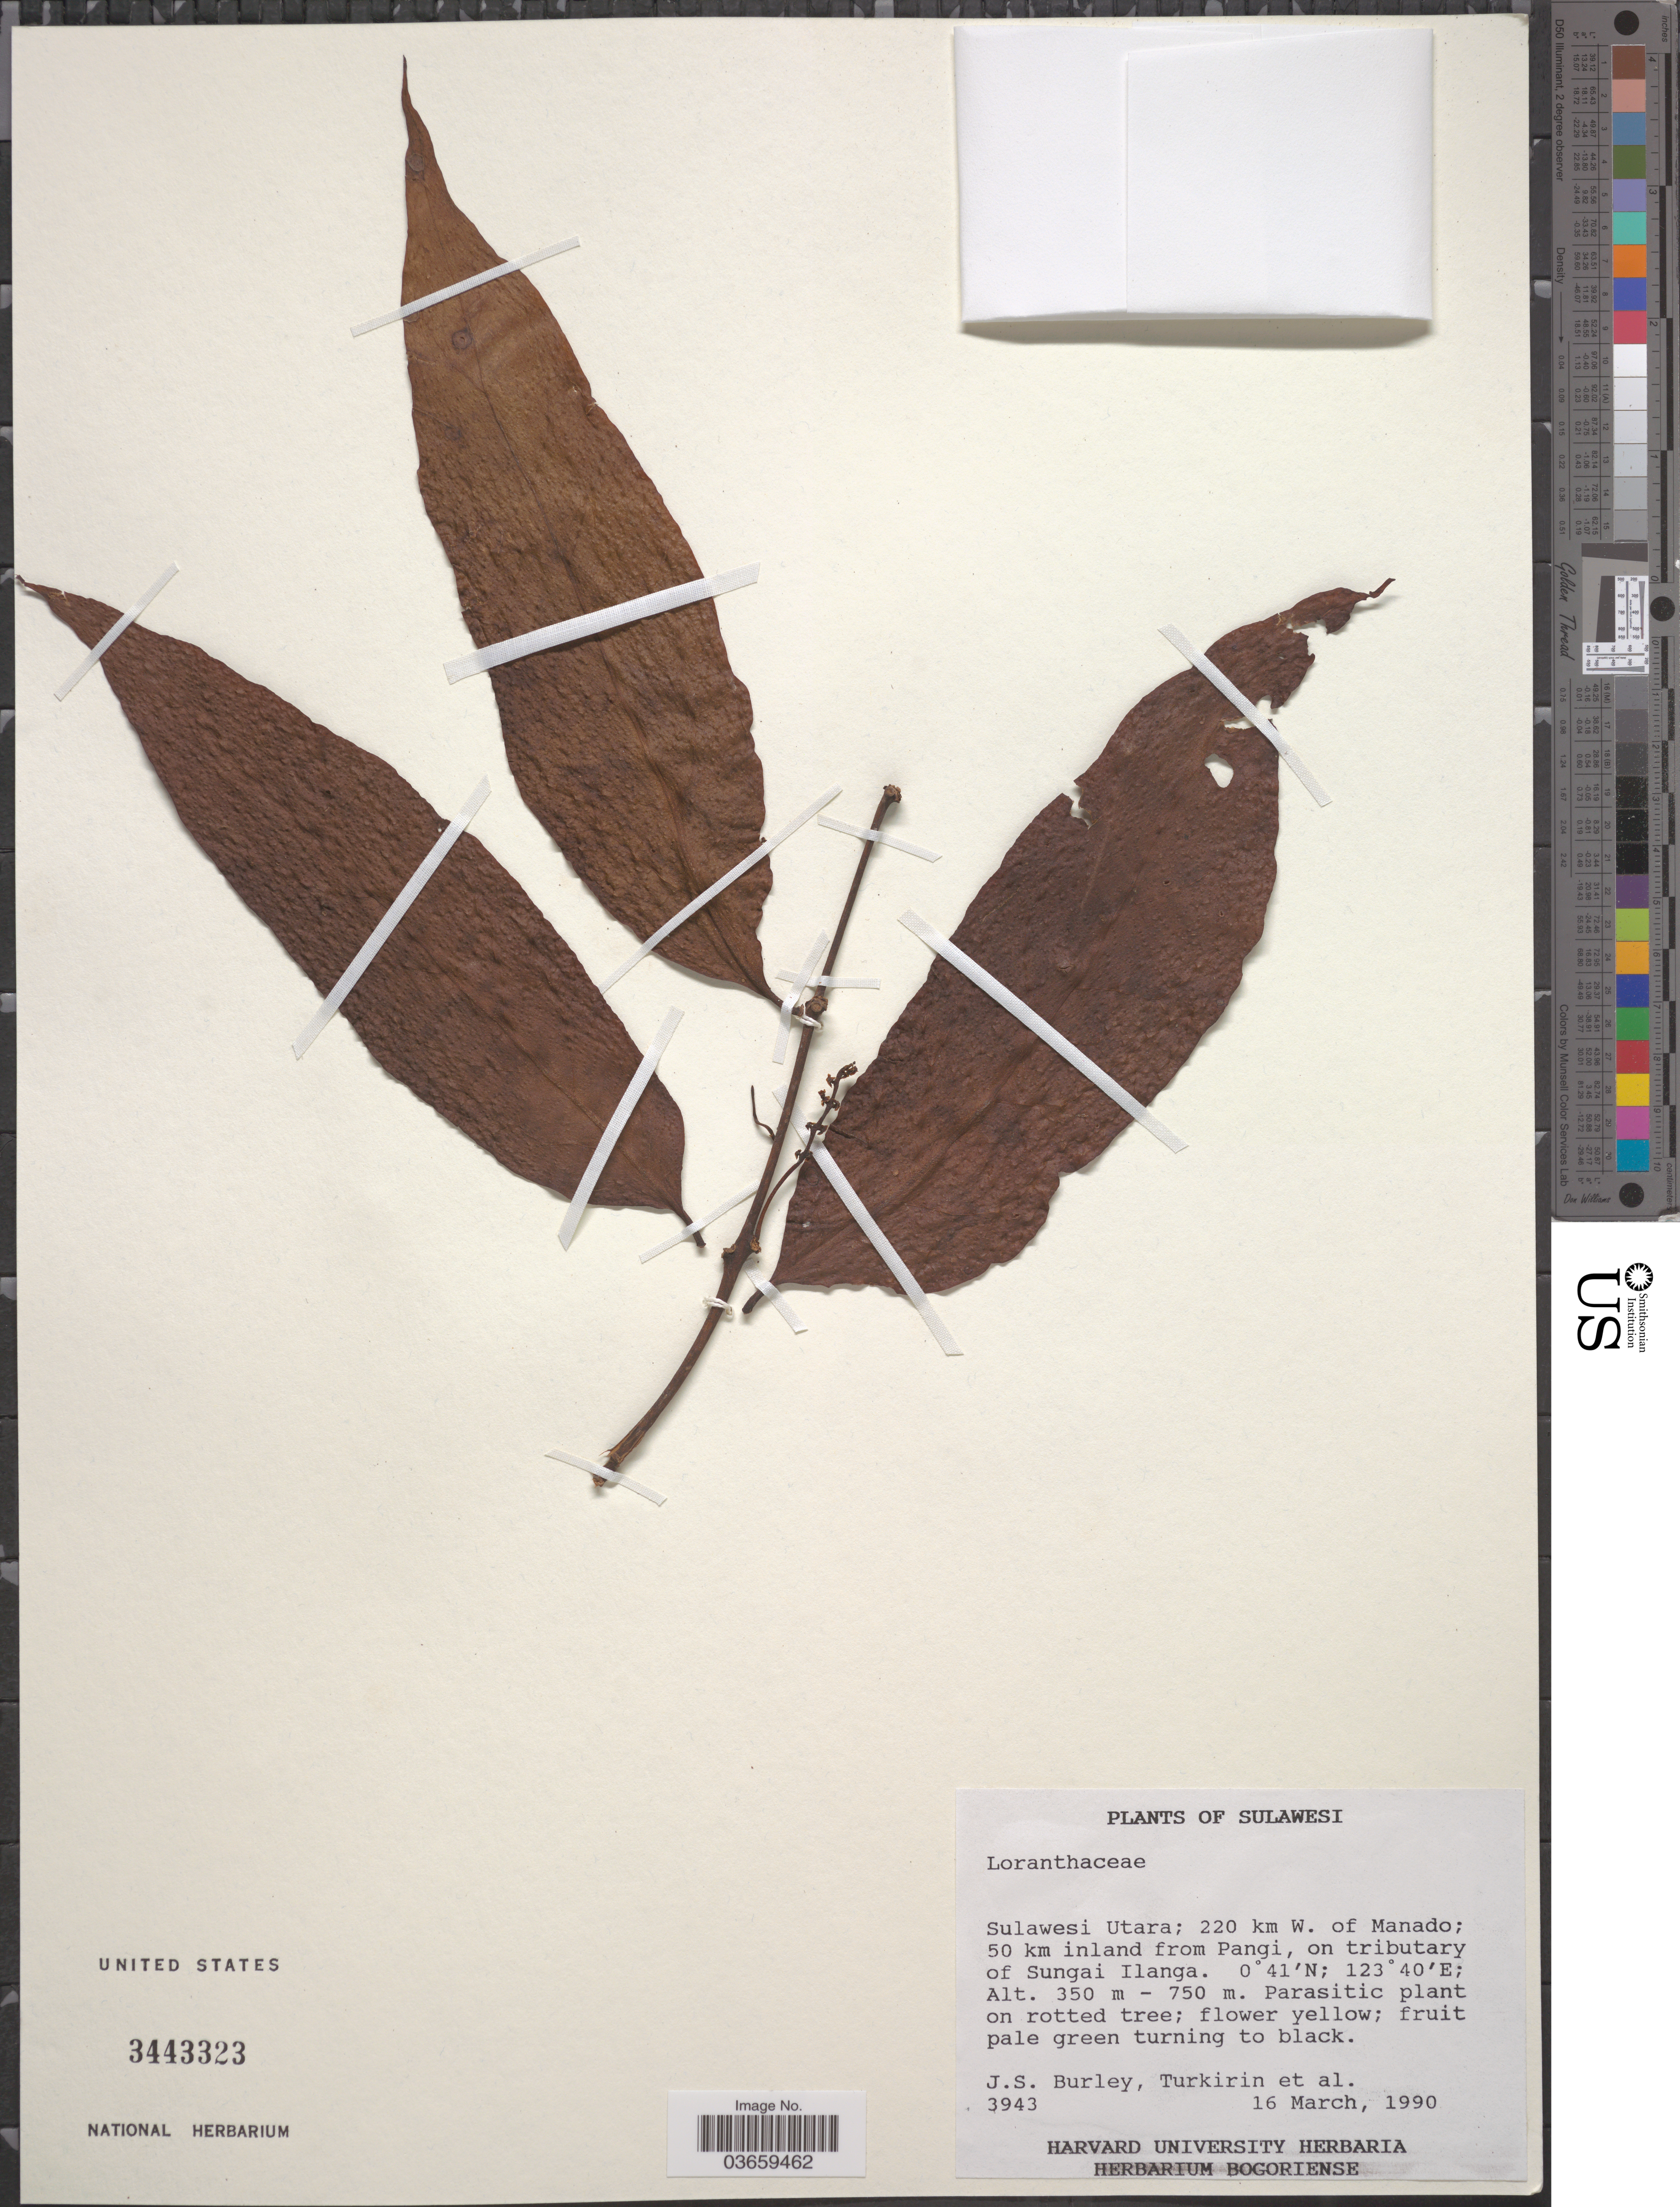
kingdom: Plantae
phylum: Tracheophyta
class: Magnoliopsida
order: Santalales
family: Loranthaceae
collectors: J. S. Burley, -. Turkirin & et al.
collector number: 3943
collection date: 1990-03-16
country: Indonesia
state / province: Sulawesi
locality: Utara; 2220 km W. of Manado; 50 km inland from Pangi, on tributary on Sungai Ilanga.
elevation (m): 350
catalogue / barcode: US 3443323